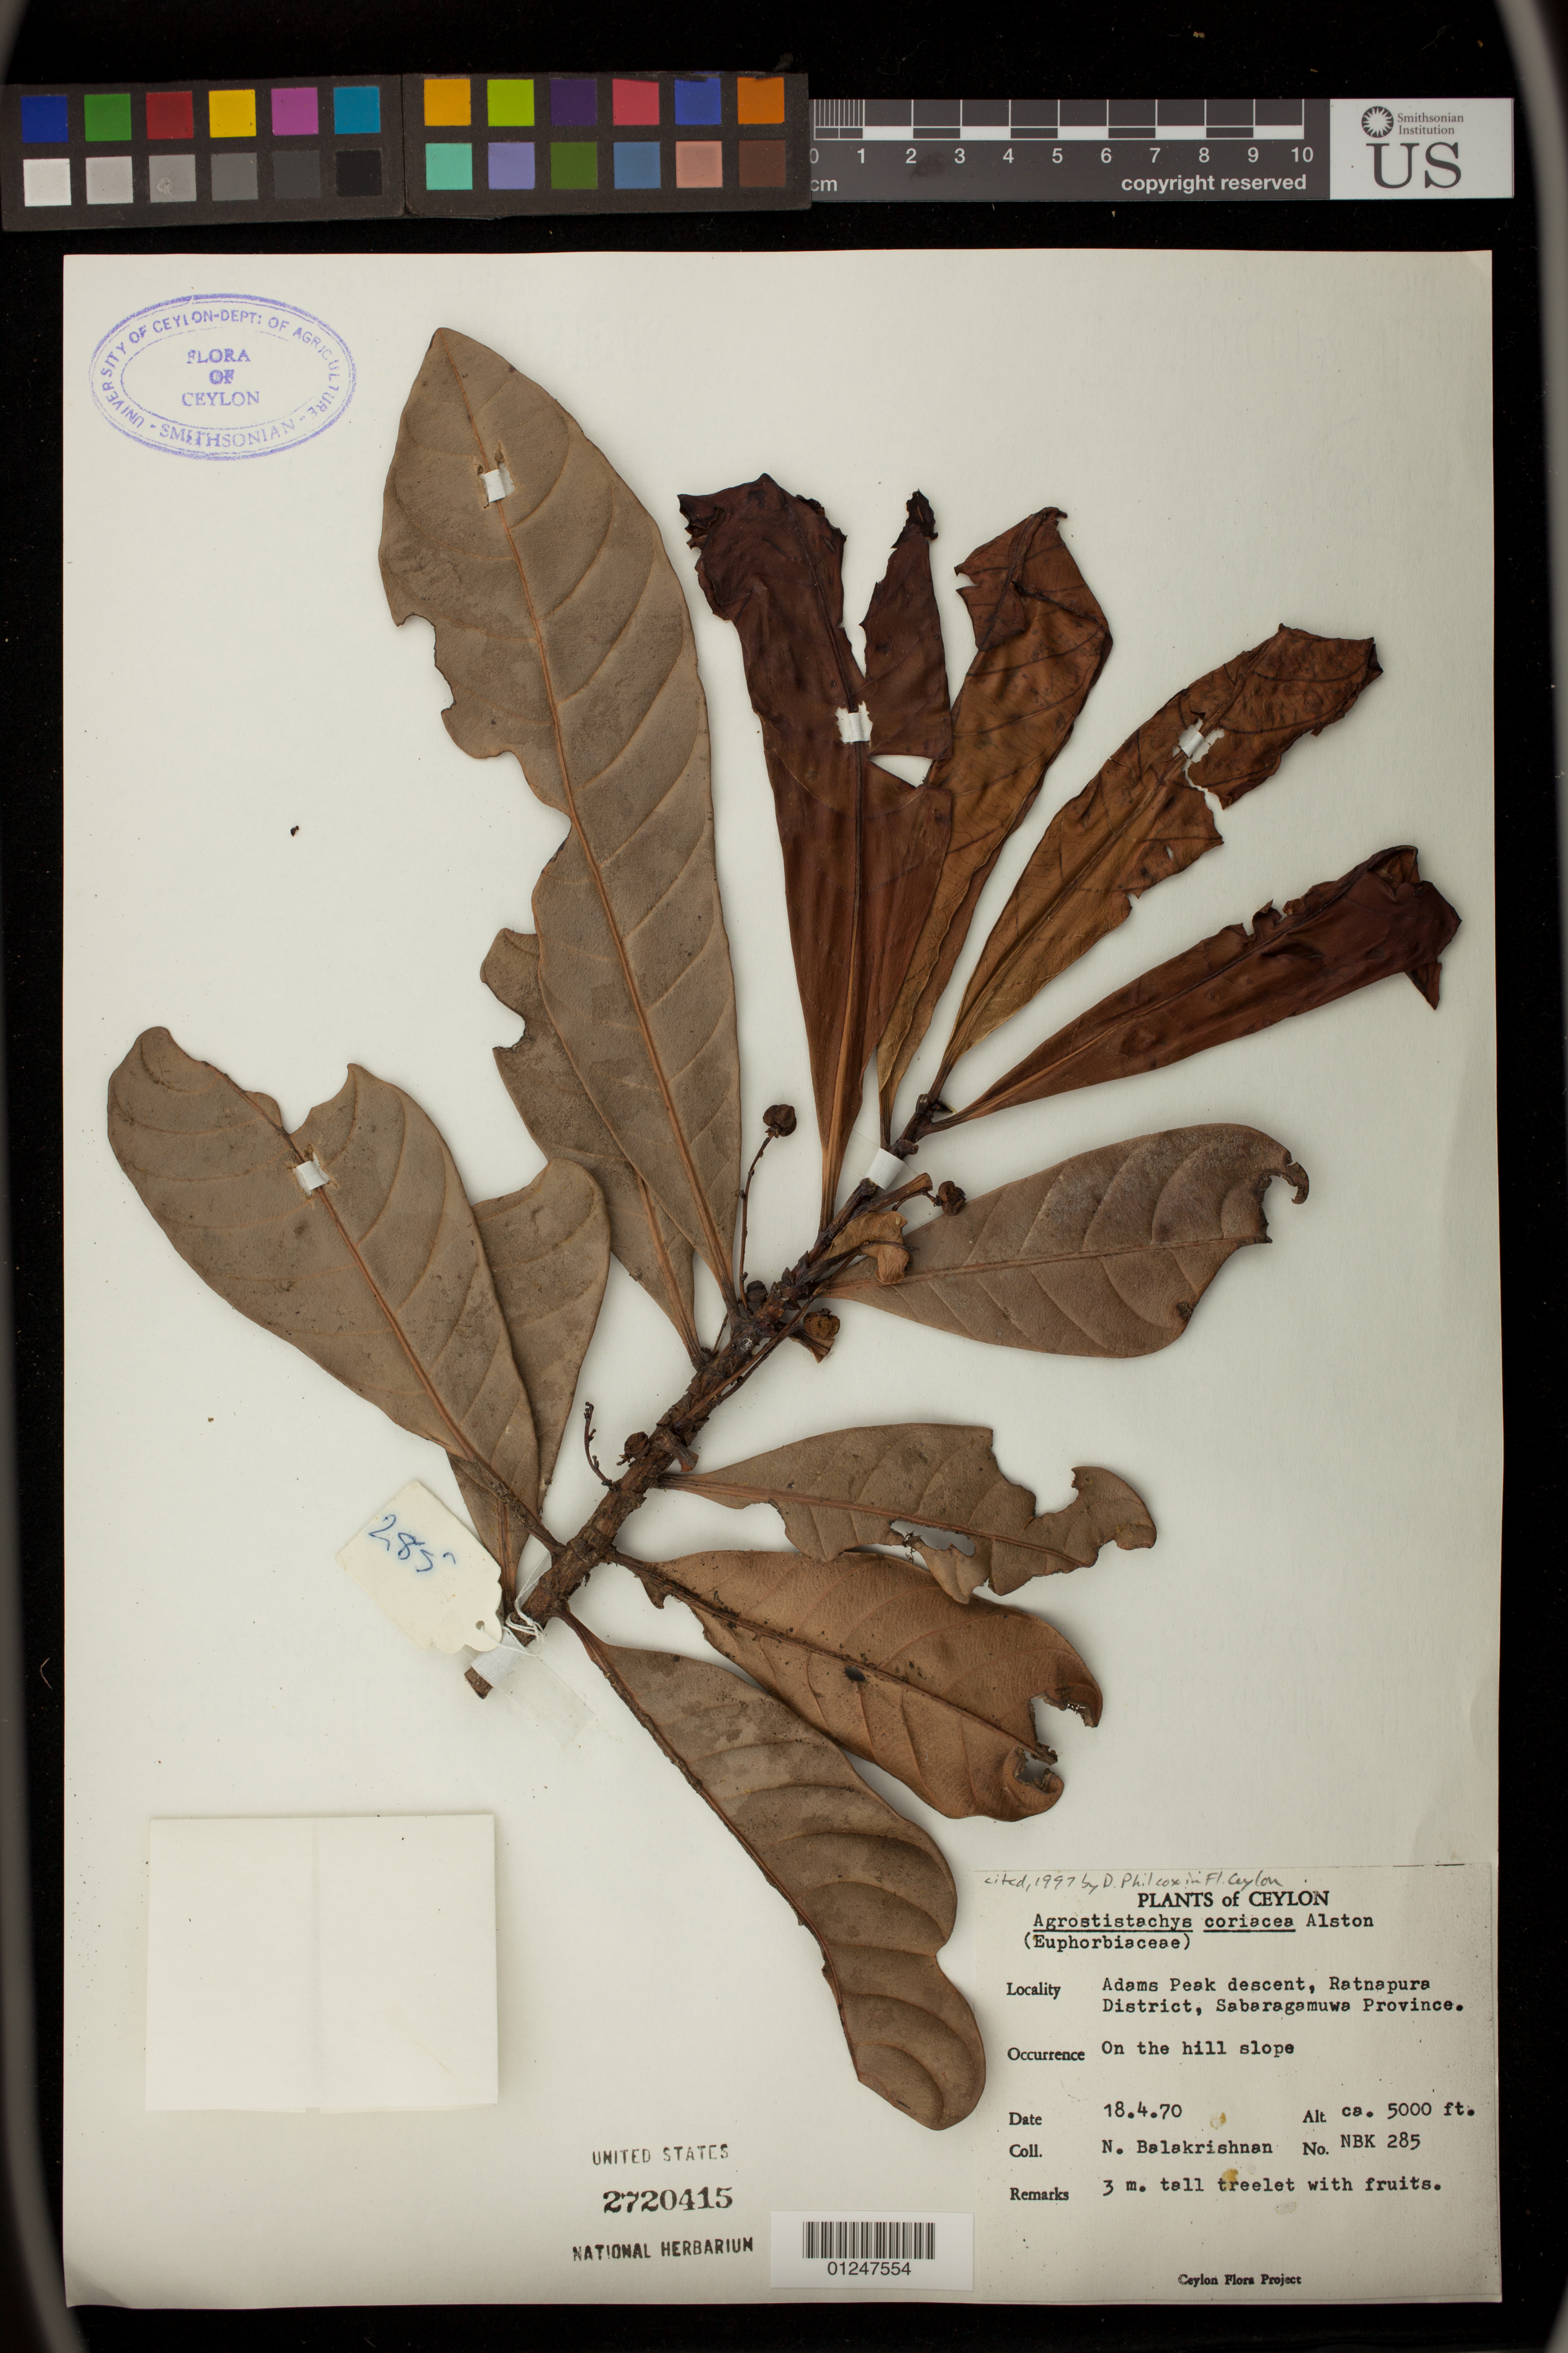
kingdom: Plantae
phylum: Tracheophyta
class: Magnoliopsida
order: Malpighiales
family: Euphorbiaceae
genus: Agrostistachys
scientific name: Agrostistachys borneensis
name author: Becc.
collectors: N. Balakrishnan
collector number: NBK 285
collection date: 1970-04-18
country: Sri Lanka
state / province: Sabaragamuwa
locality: Adams Peak descent, Ratnapura District.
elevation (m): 1524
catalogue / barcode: US 2720415